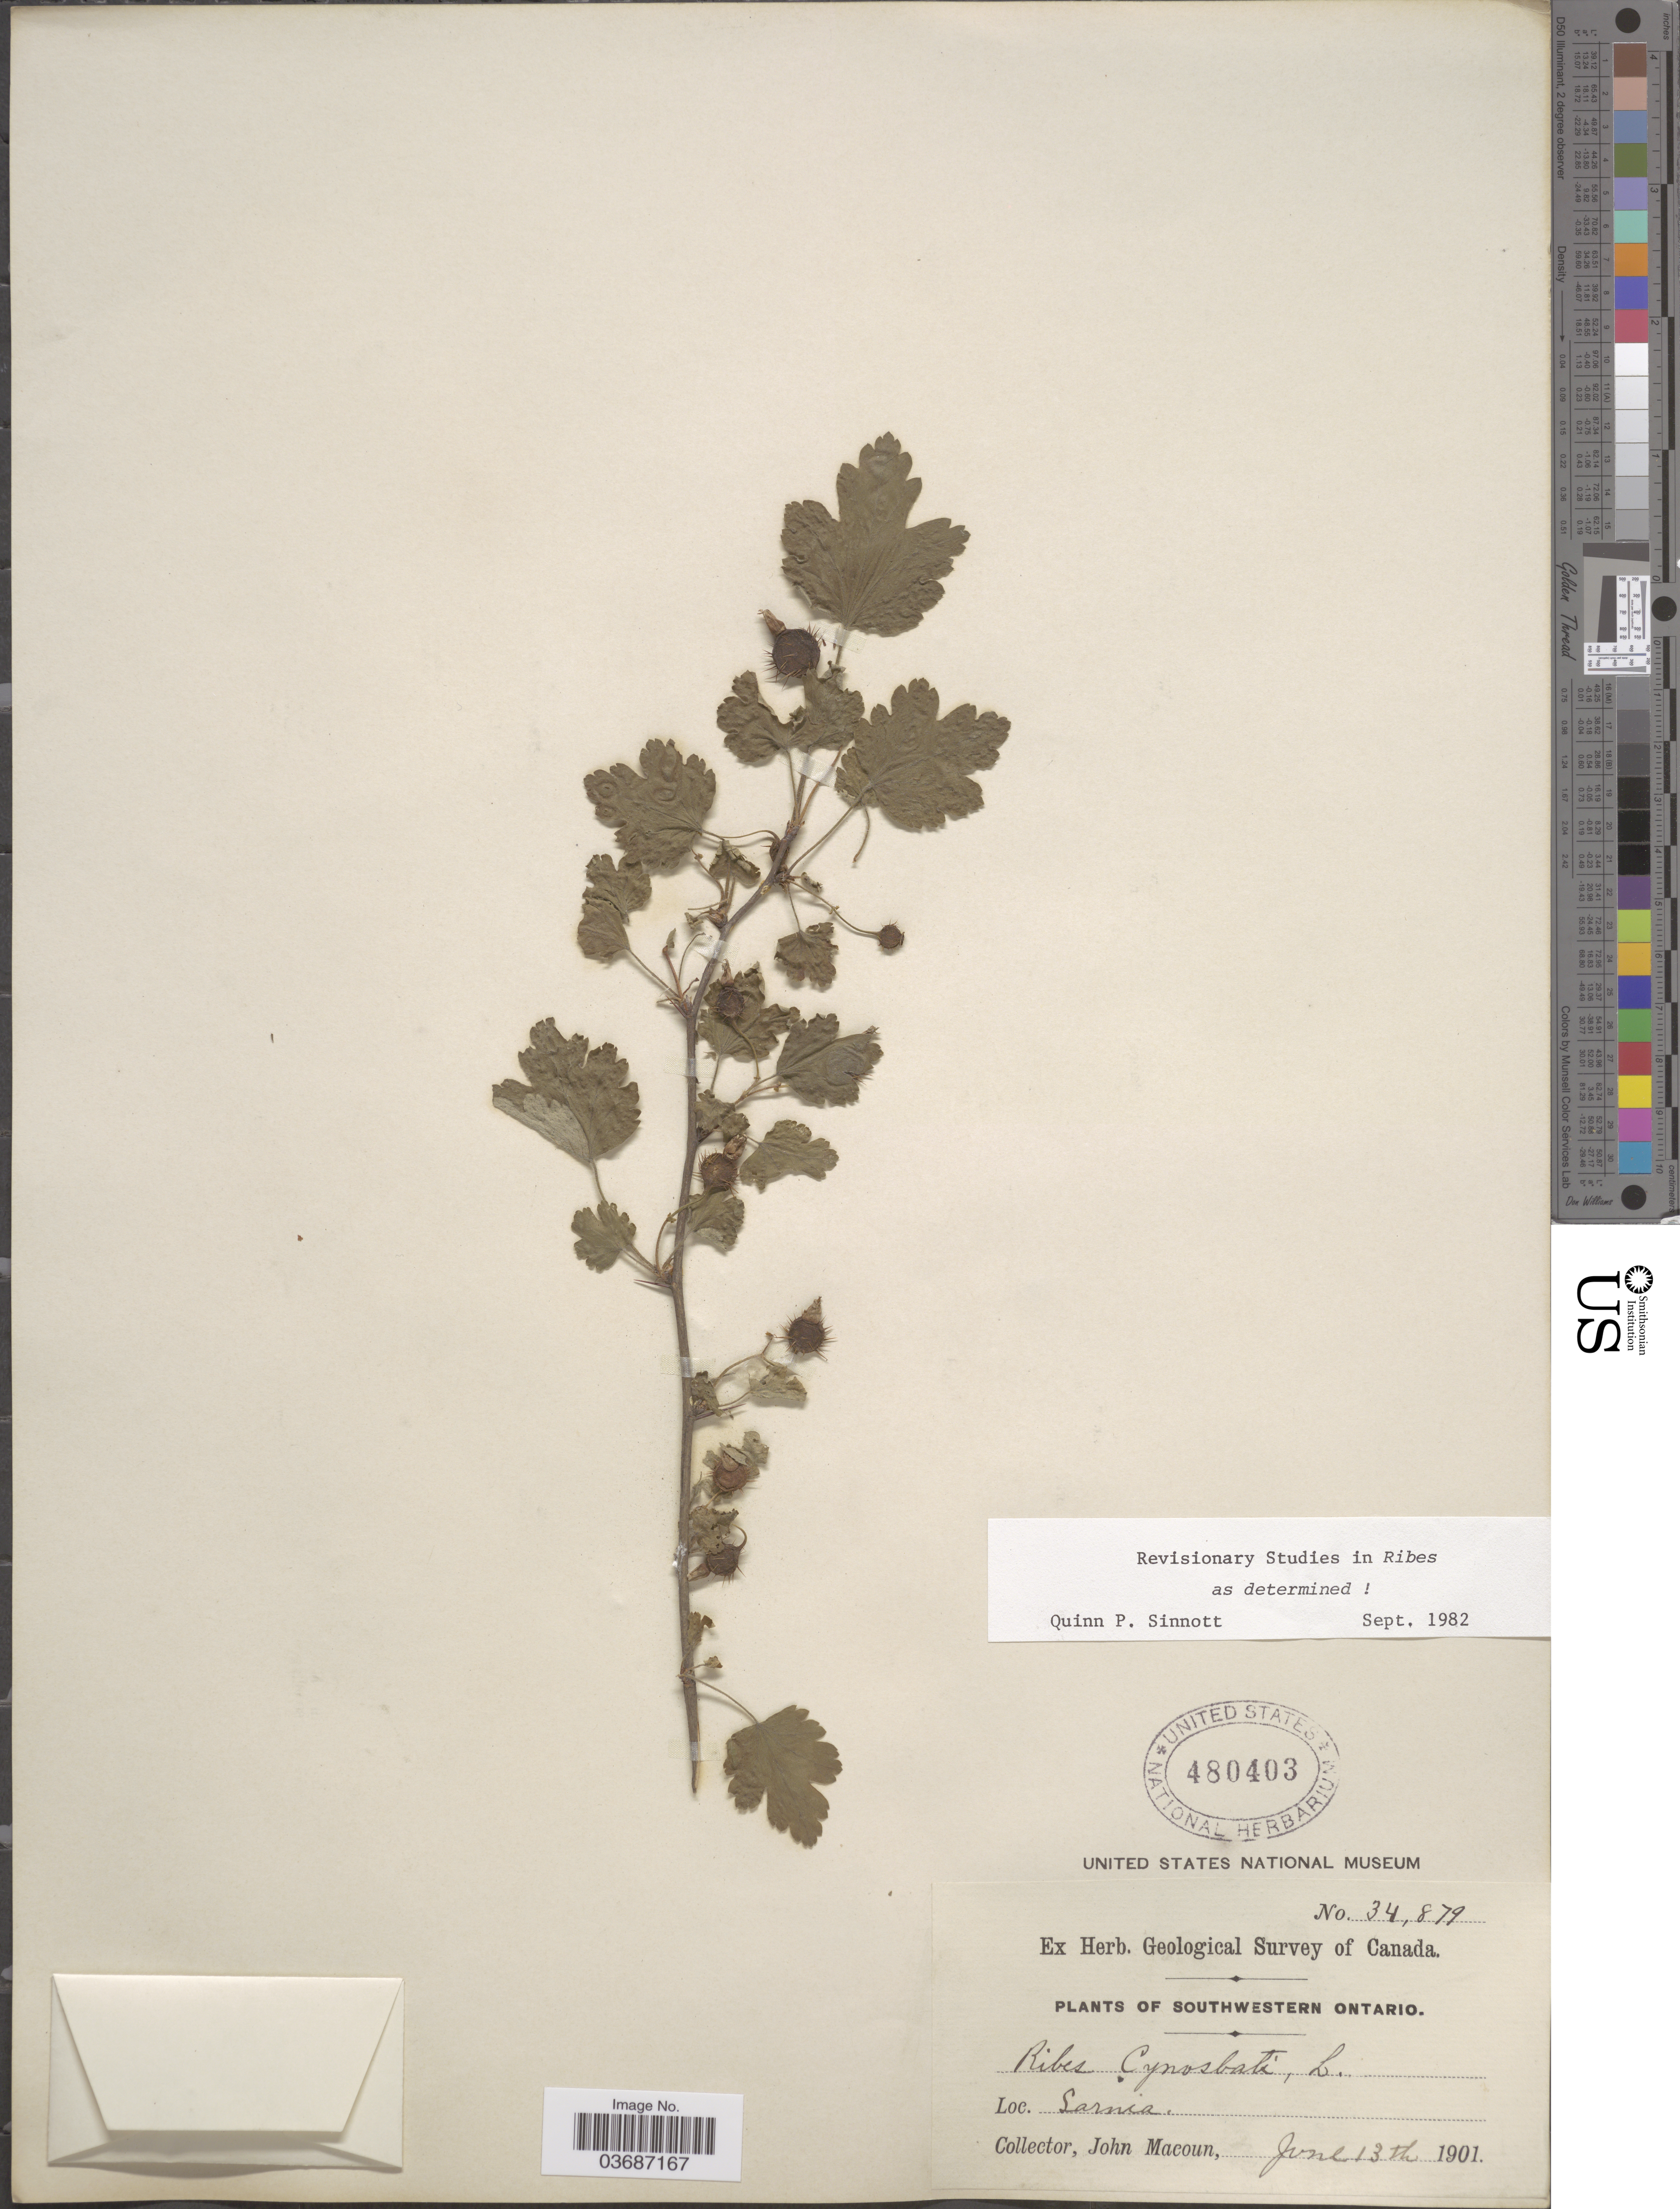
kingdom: Plantae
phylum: Tracheophyta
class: Magnoliopsida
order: Saxifragales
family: Grossulariaceae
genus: Ribes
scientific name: Ribes cynosbati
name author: L.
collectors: J. Macoun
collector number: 34879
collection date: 1901-06-13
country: Canada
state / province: Ontario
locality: Geological Survey of Canada. Southwestern Ontario. Sarnia.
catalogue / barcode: US 480403